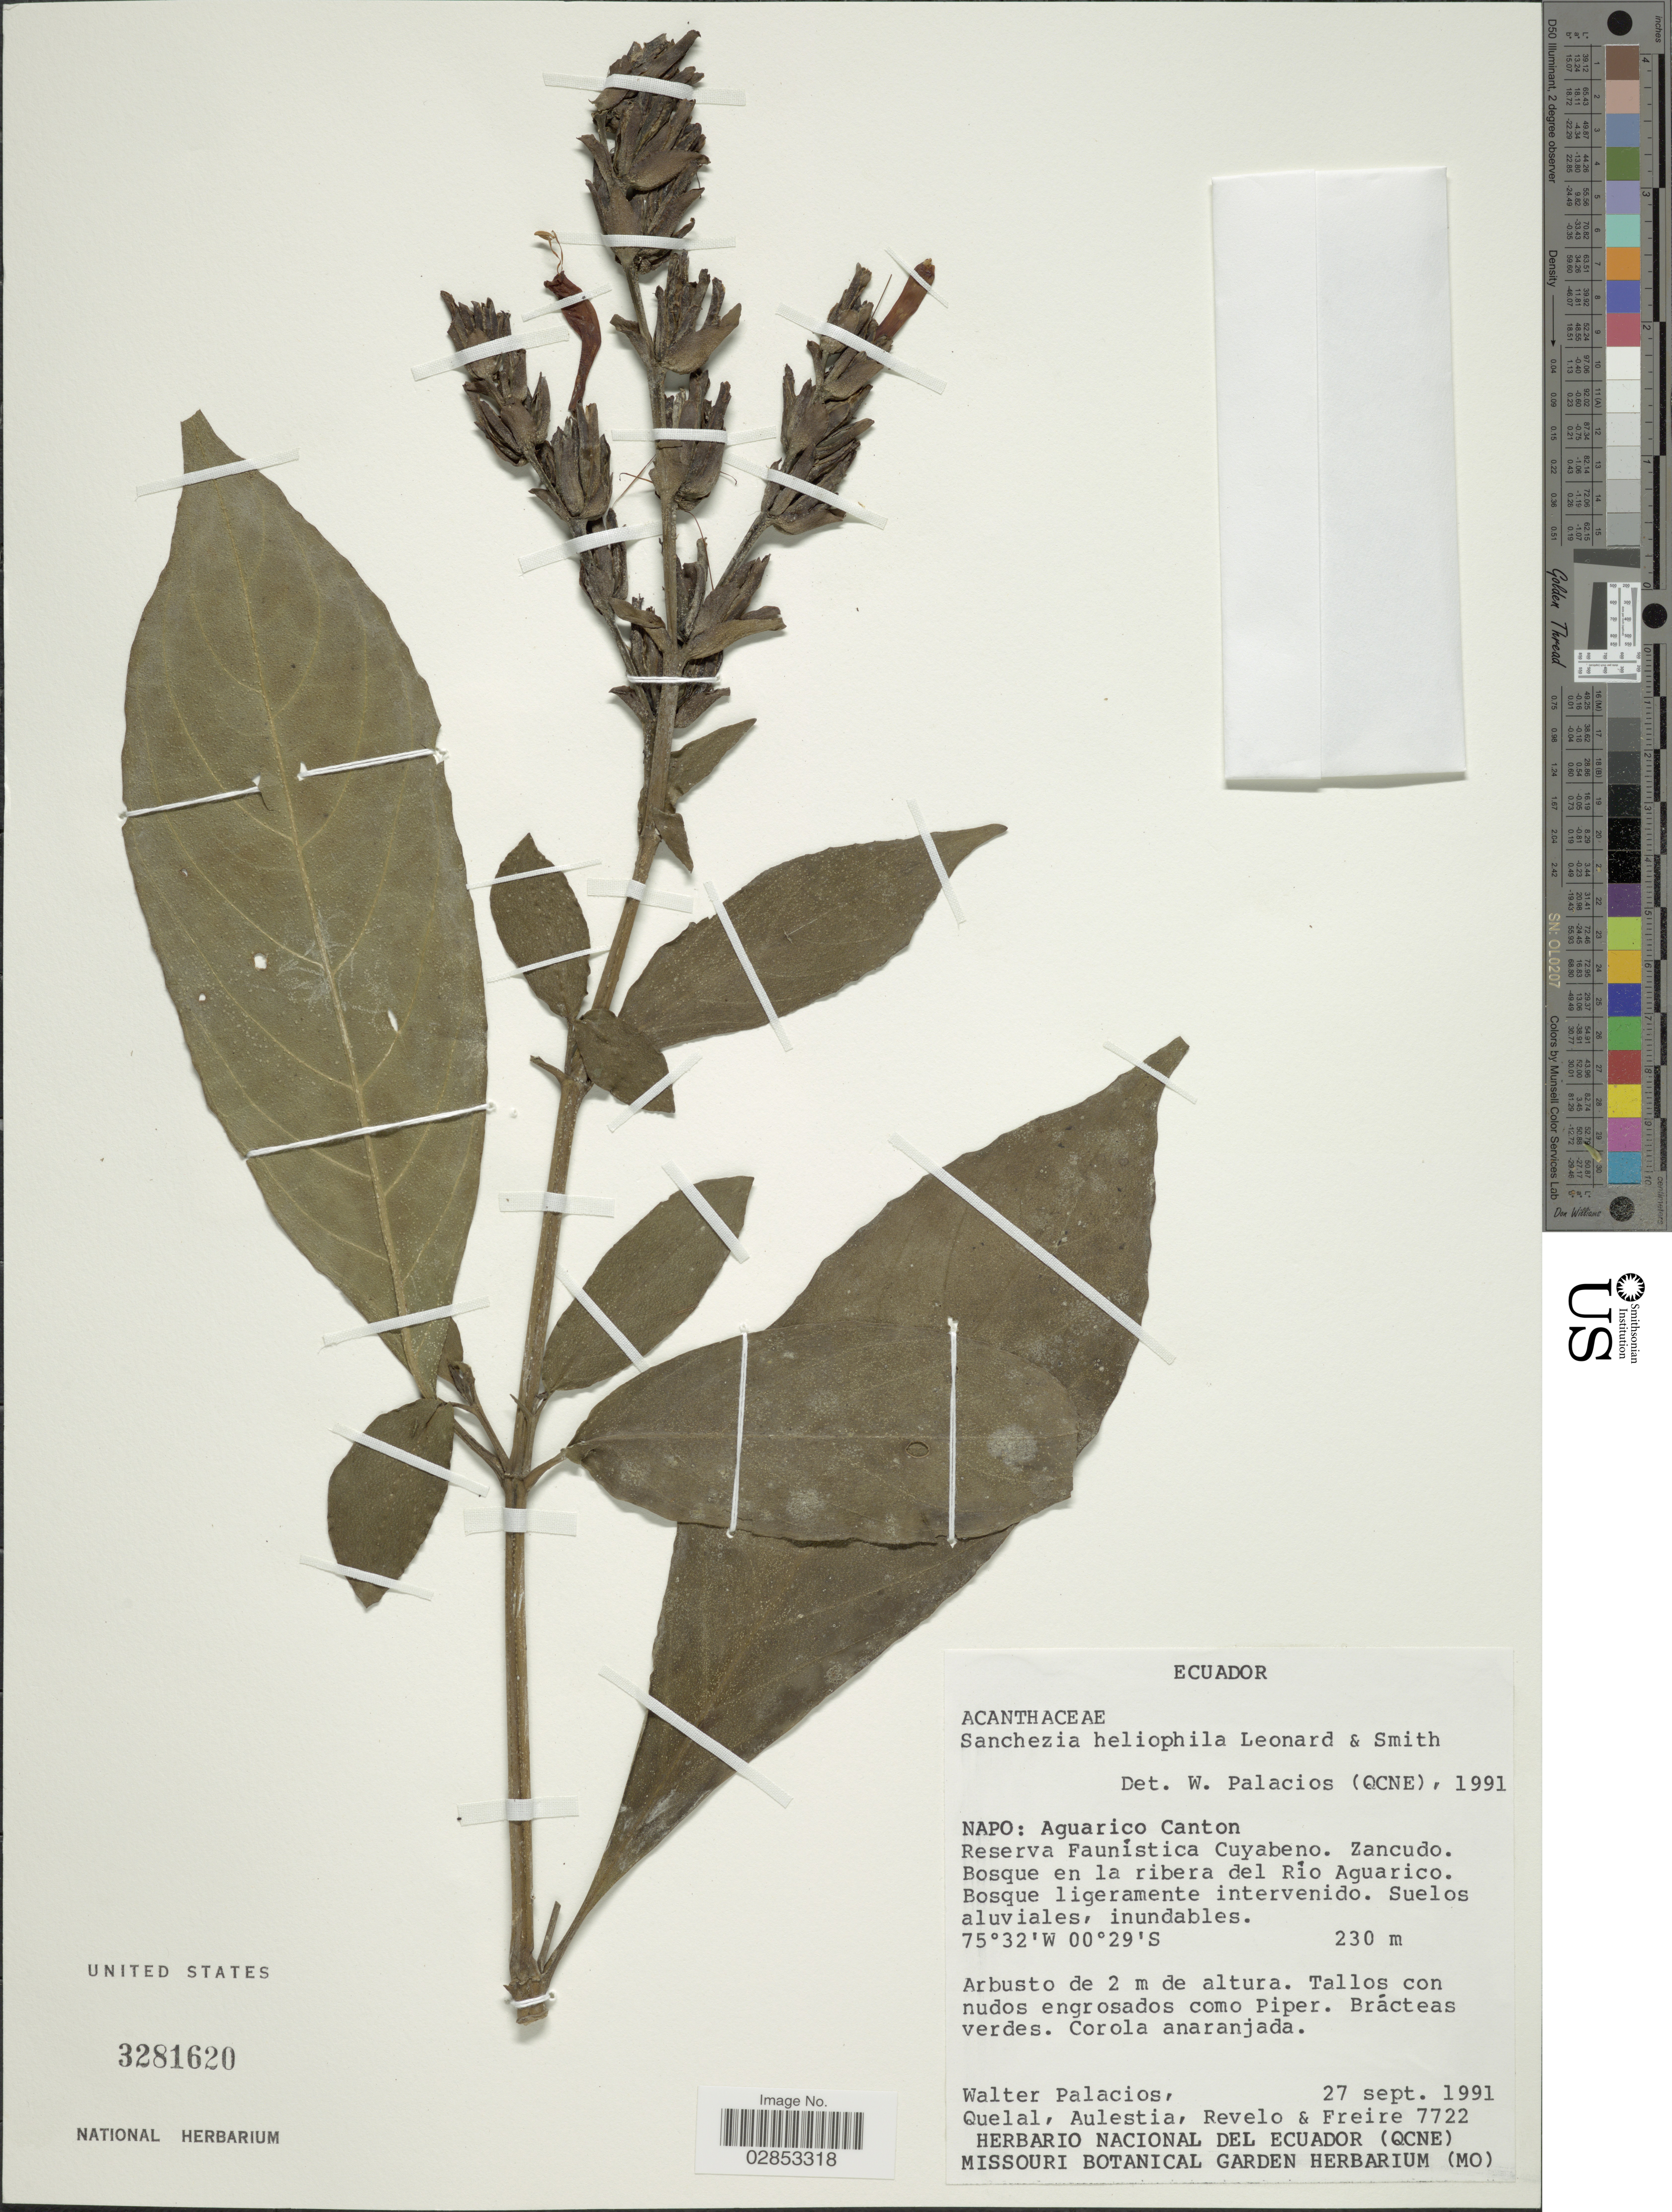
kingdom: Plantae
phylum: Tracheophyta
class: Magnoliopsida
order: Lamiales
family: Acanthaceae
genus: Sanchezia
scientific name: Sanchezia ecuadorensis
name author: Leonard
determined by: Azevedo, Igor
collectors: W. Palacios, Quelal, -. Aulestia, -. Revelo & -. Freire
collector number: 7722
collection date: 1991-09-27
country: Ecuador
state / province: Napo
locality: Aguarico Canton, Reserva Faunística Cuyabeno, Zancudo, Bosque en la ribera del Rio Aguarico.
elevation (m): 230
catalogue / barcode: US 3281620